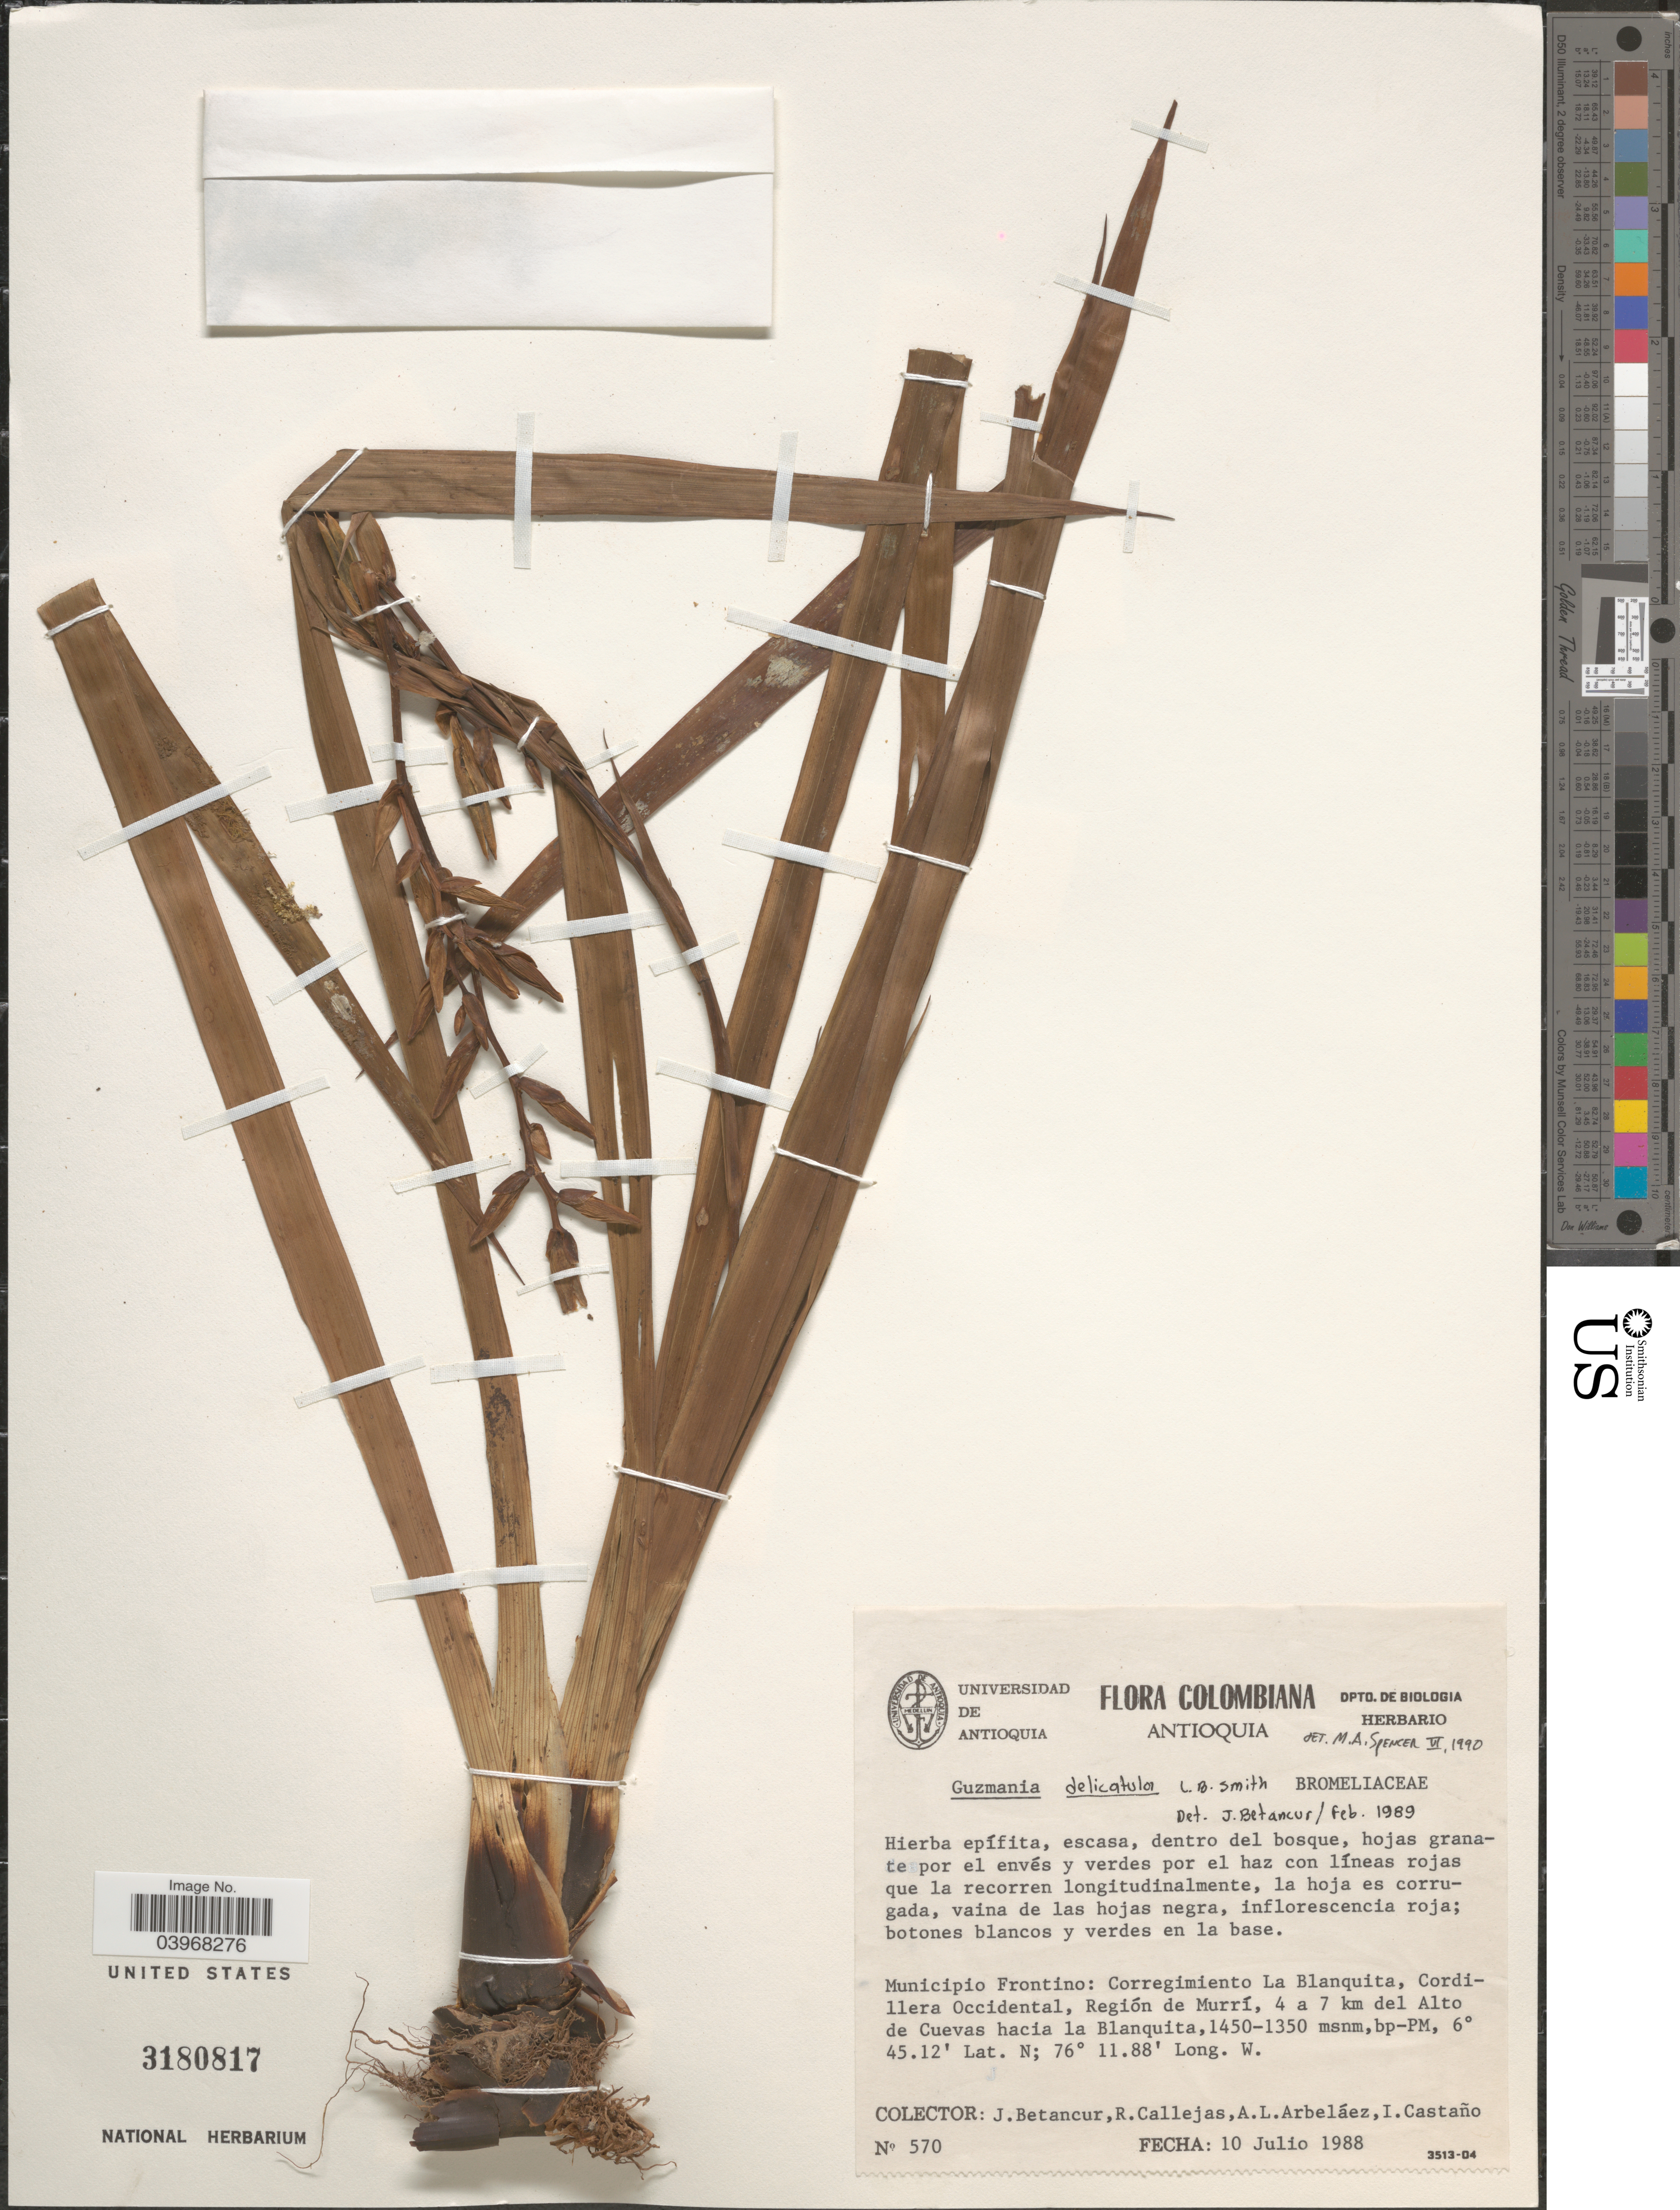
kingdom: Plantae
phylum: Tracheophyta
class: Liliopsida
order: Poales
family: Bromeliaceae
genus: Guzmania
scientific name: Guzmania delicatula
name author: L.B. Sm.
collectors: J. Betancur, R. Callejas, A. Arbeláez Alvarez & I. Castaño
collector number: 570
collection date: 1988-07-10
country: Colombia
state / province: Antioquia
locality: Municipio Frontino: Corregimiento La Blanquita, Cordillera Occidental, Región de Murrí, 4 a 7 km del Alto de Cuevas hacia la Blanquita.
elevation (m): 1350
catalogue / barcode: US 3180817